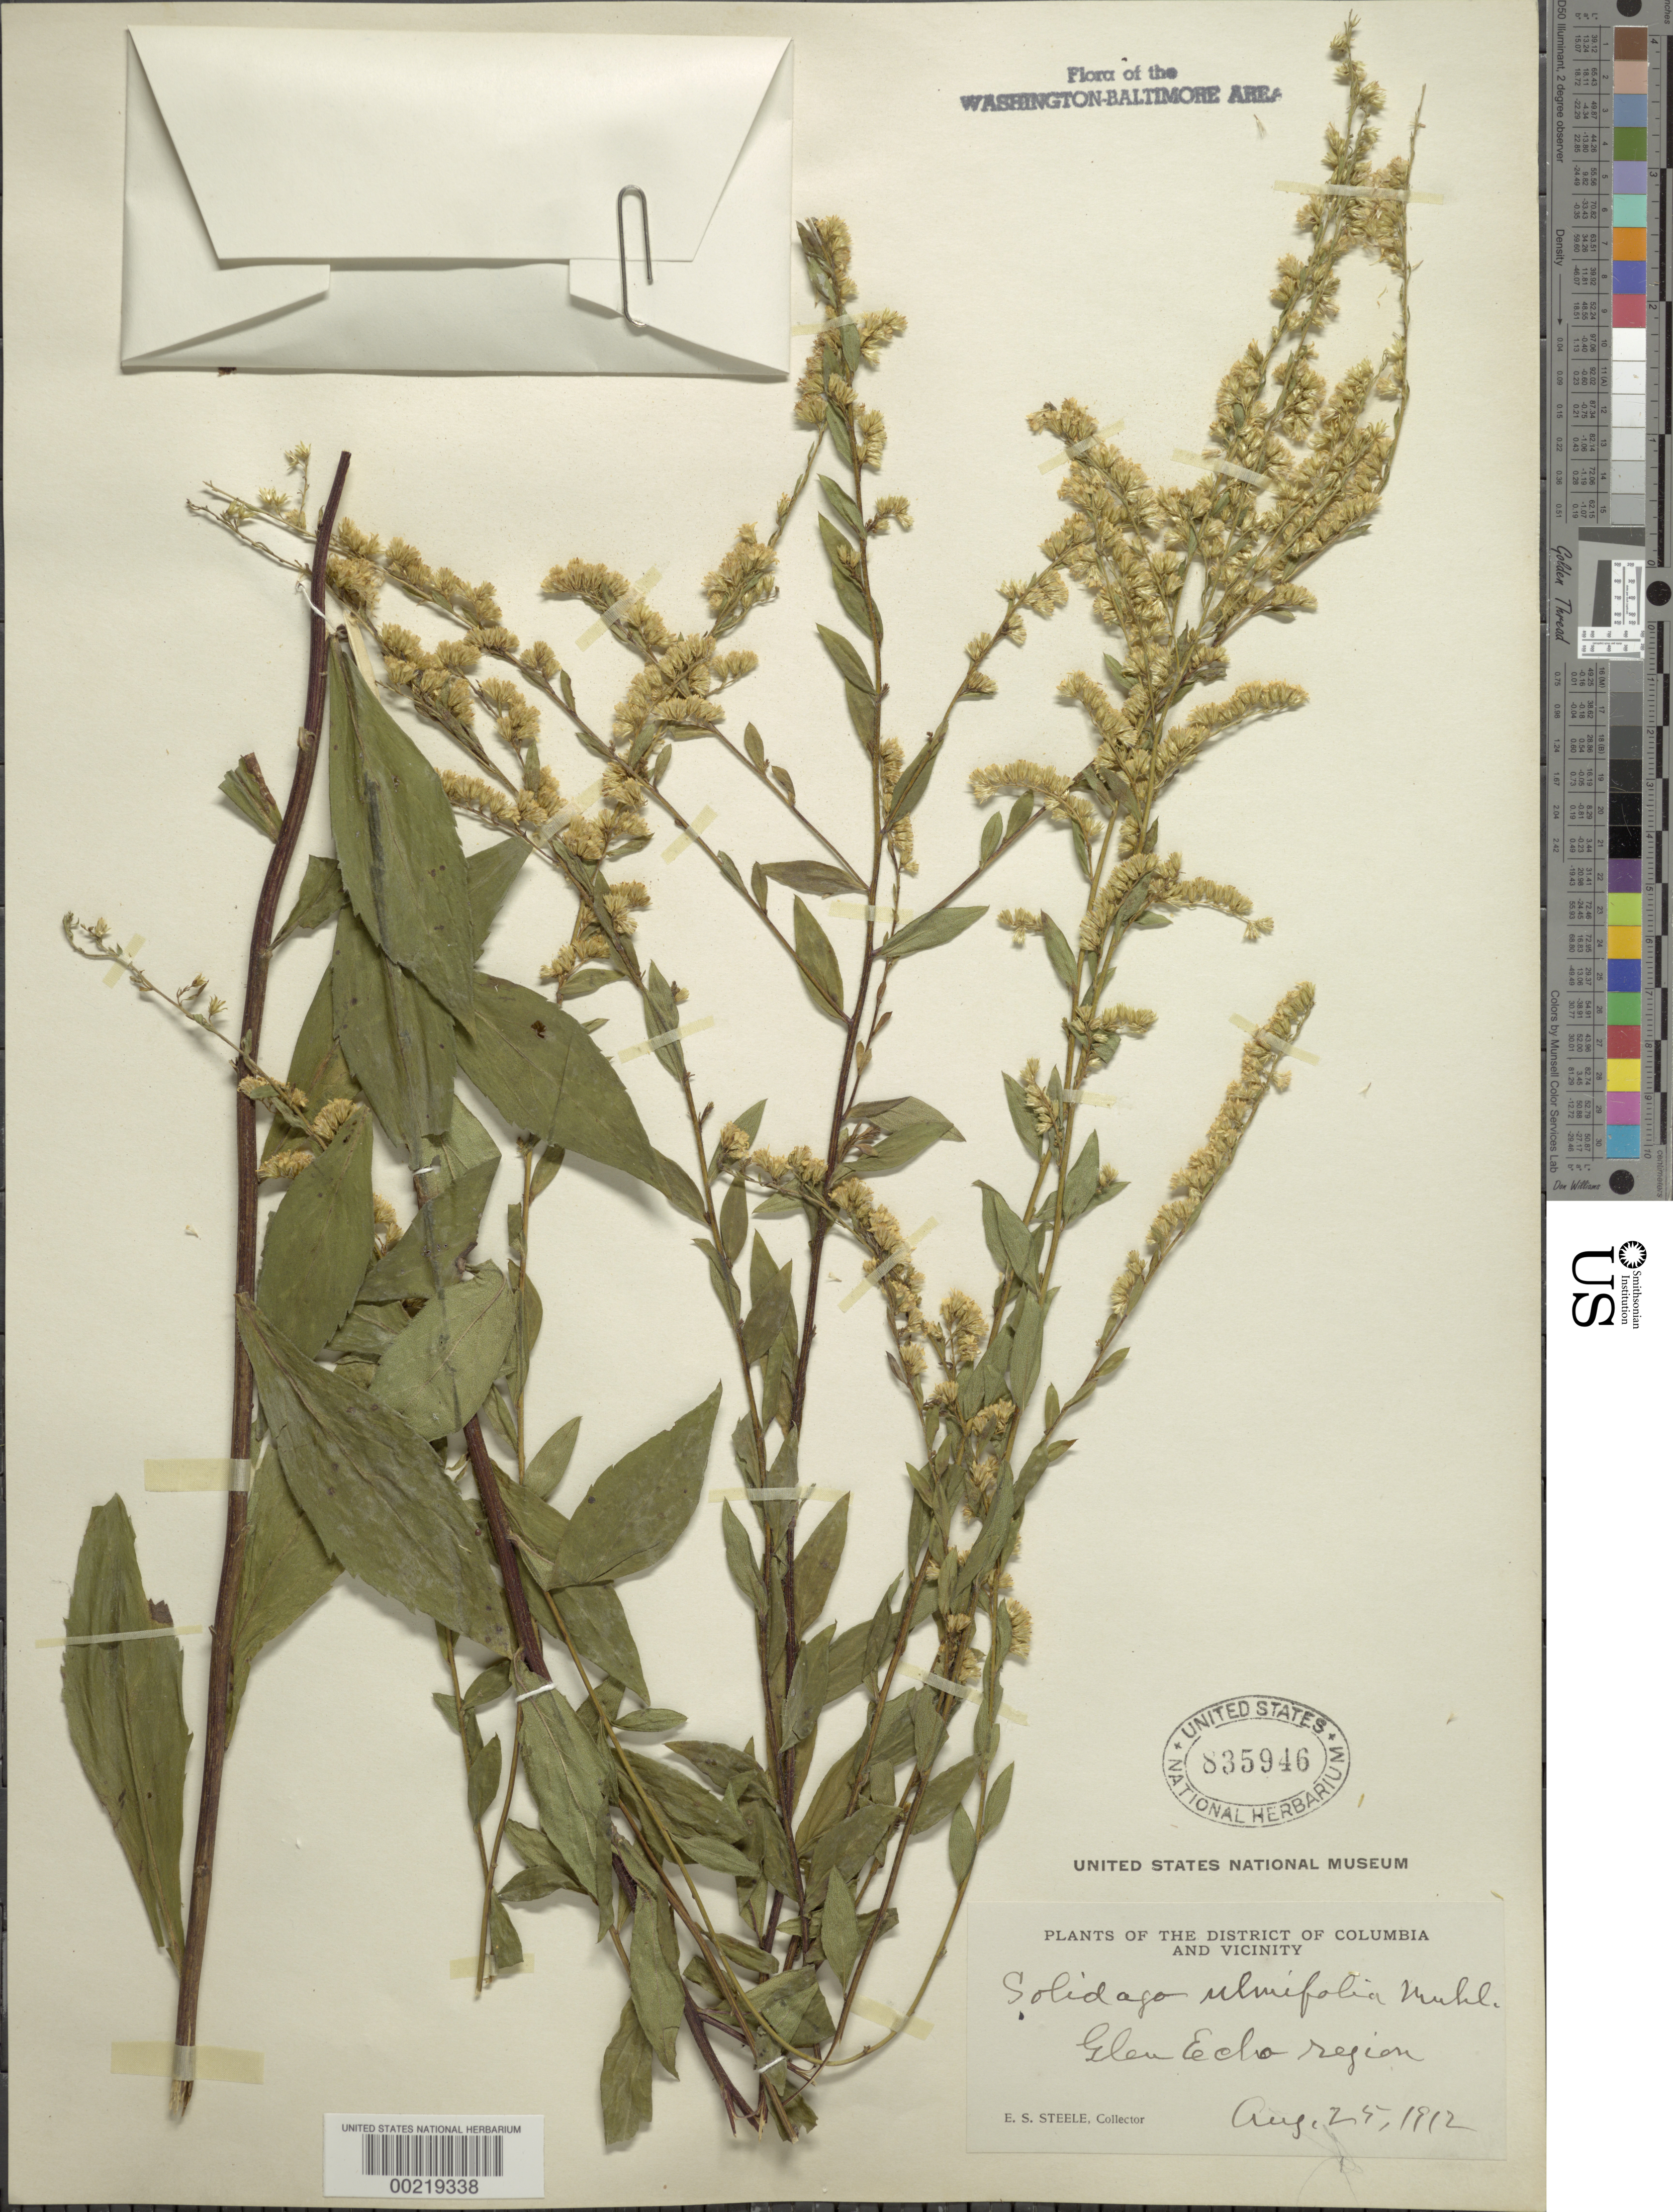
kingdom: Plantae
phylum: Tracheophyta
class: Magnoliopsida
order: Asterales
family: Asteraceae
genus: Solidago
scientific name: Solidago ulmifolia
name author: Muhl. ex Willd.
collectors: E. Steele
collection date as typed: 25 Aug 1912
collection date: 1912-08-25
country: United States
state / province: Maryland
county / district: Montgomery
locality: Glen Echo region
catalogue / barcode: US 835946